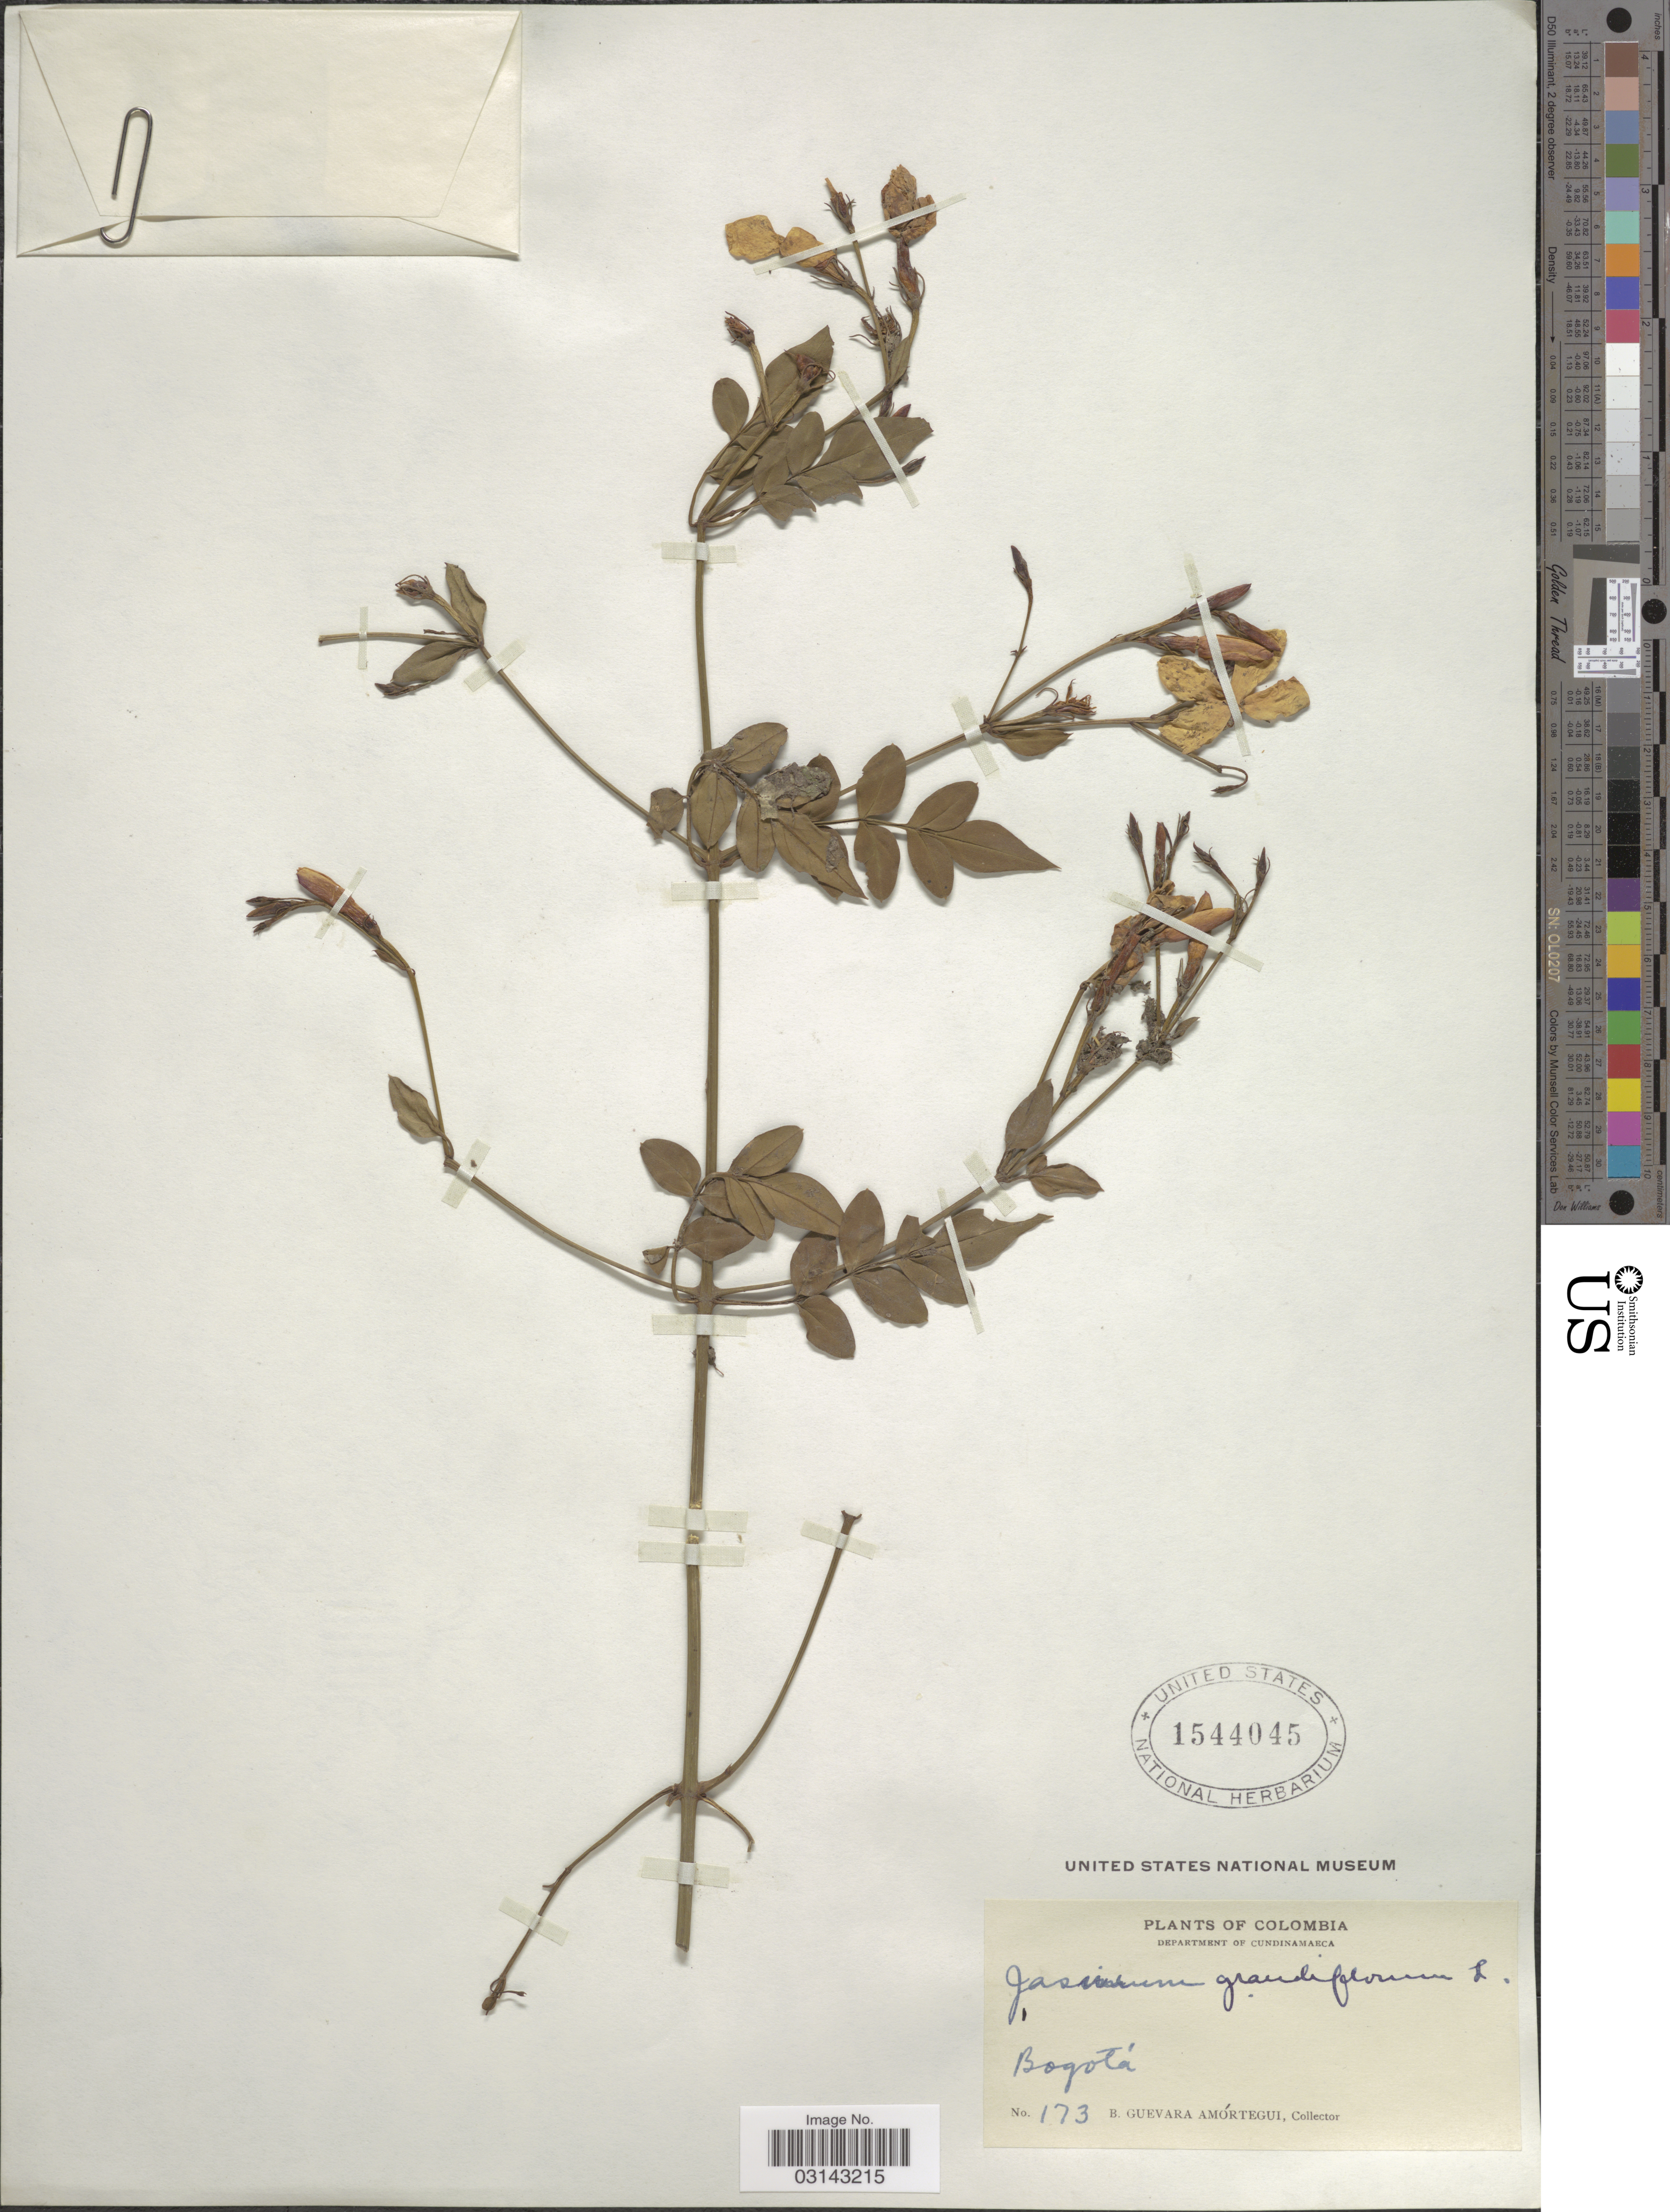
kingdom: Plantae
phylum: Tracheophyta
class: Magnoliopsida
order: Lamiales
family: Oleaceae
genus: Jasminum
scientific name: Jasminum grandiflorum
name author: L.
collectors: B. Guevara Amortegui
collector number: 173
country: Colombia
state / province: Cundinamarca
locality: Department of Cundinamarca Bogotá.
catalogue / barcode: US 1544045